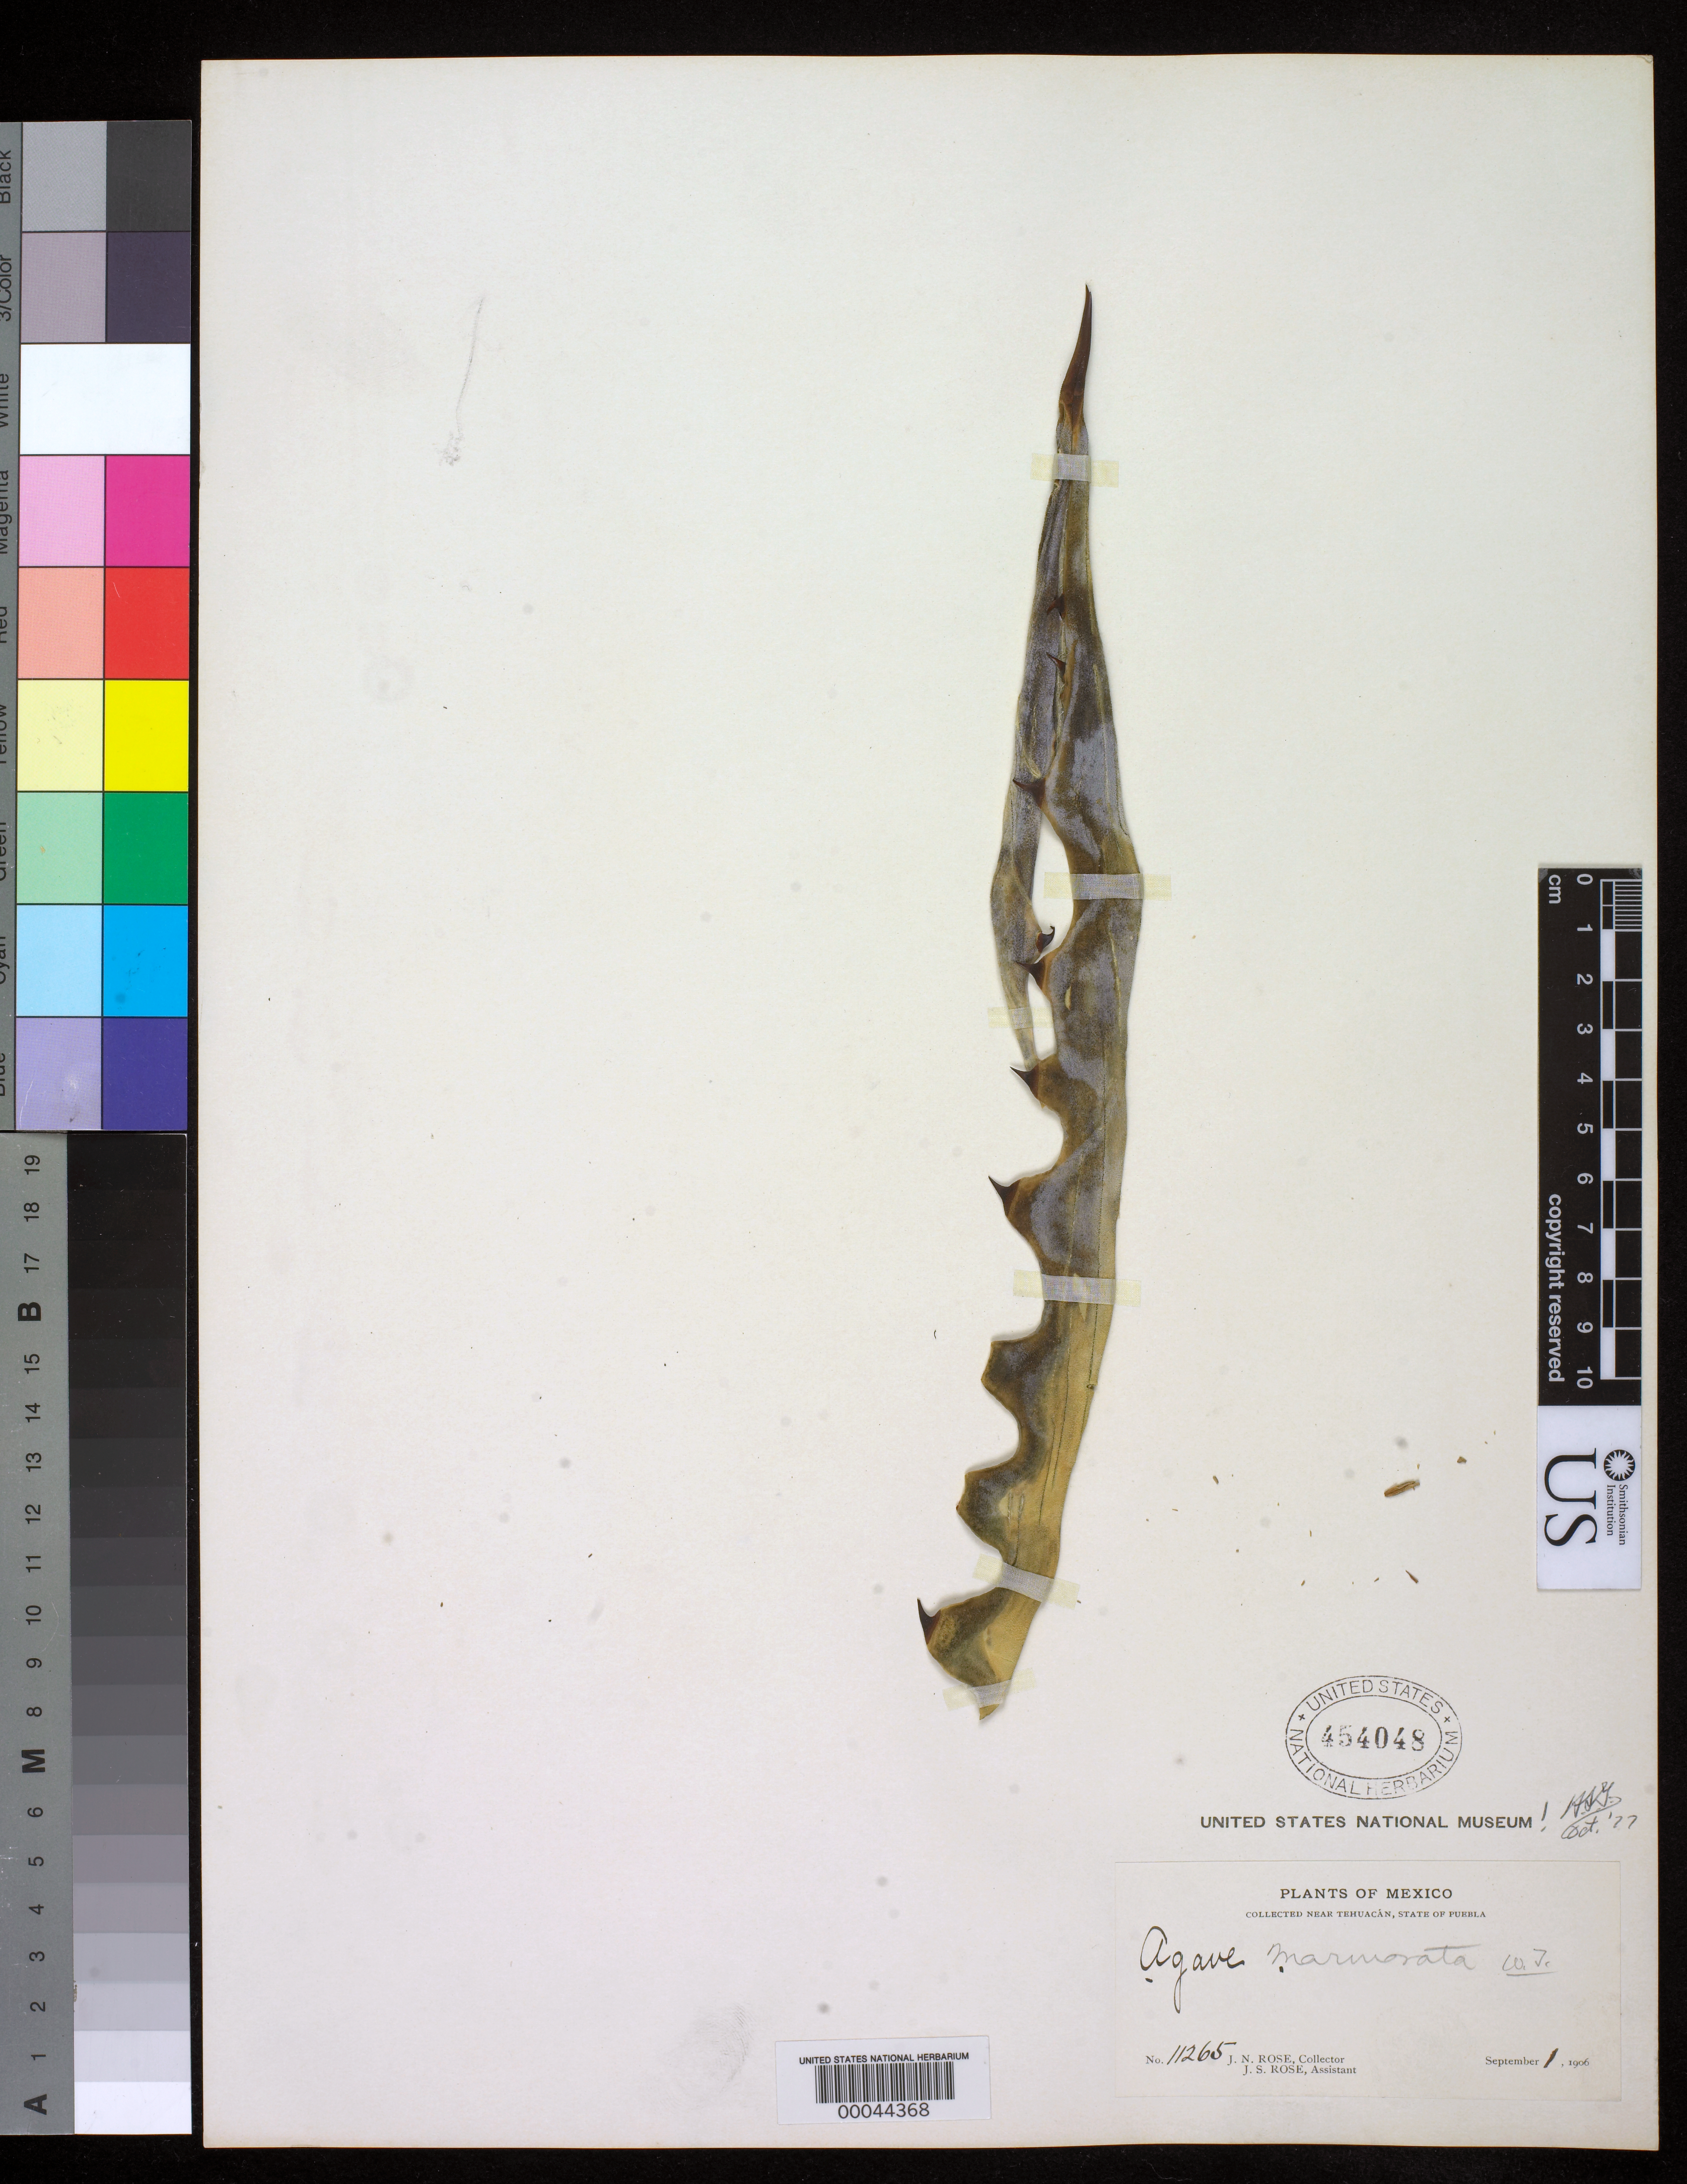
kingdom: Plantae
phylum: Tracheophyta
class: Liliopsida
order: Asparagales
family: Asparagaceae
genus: Agave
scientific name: Agave marmorata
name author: Roezl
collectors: J. N. Rose & J. S. Rose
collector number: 11265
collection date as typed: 01 Sep 1906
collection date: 1906-09-01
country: Mexico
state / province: Puebla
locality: Near Tehuacan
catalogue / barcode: US 454048